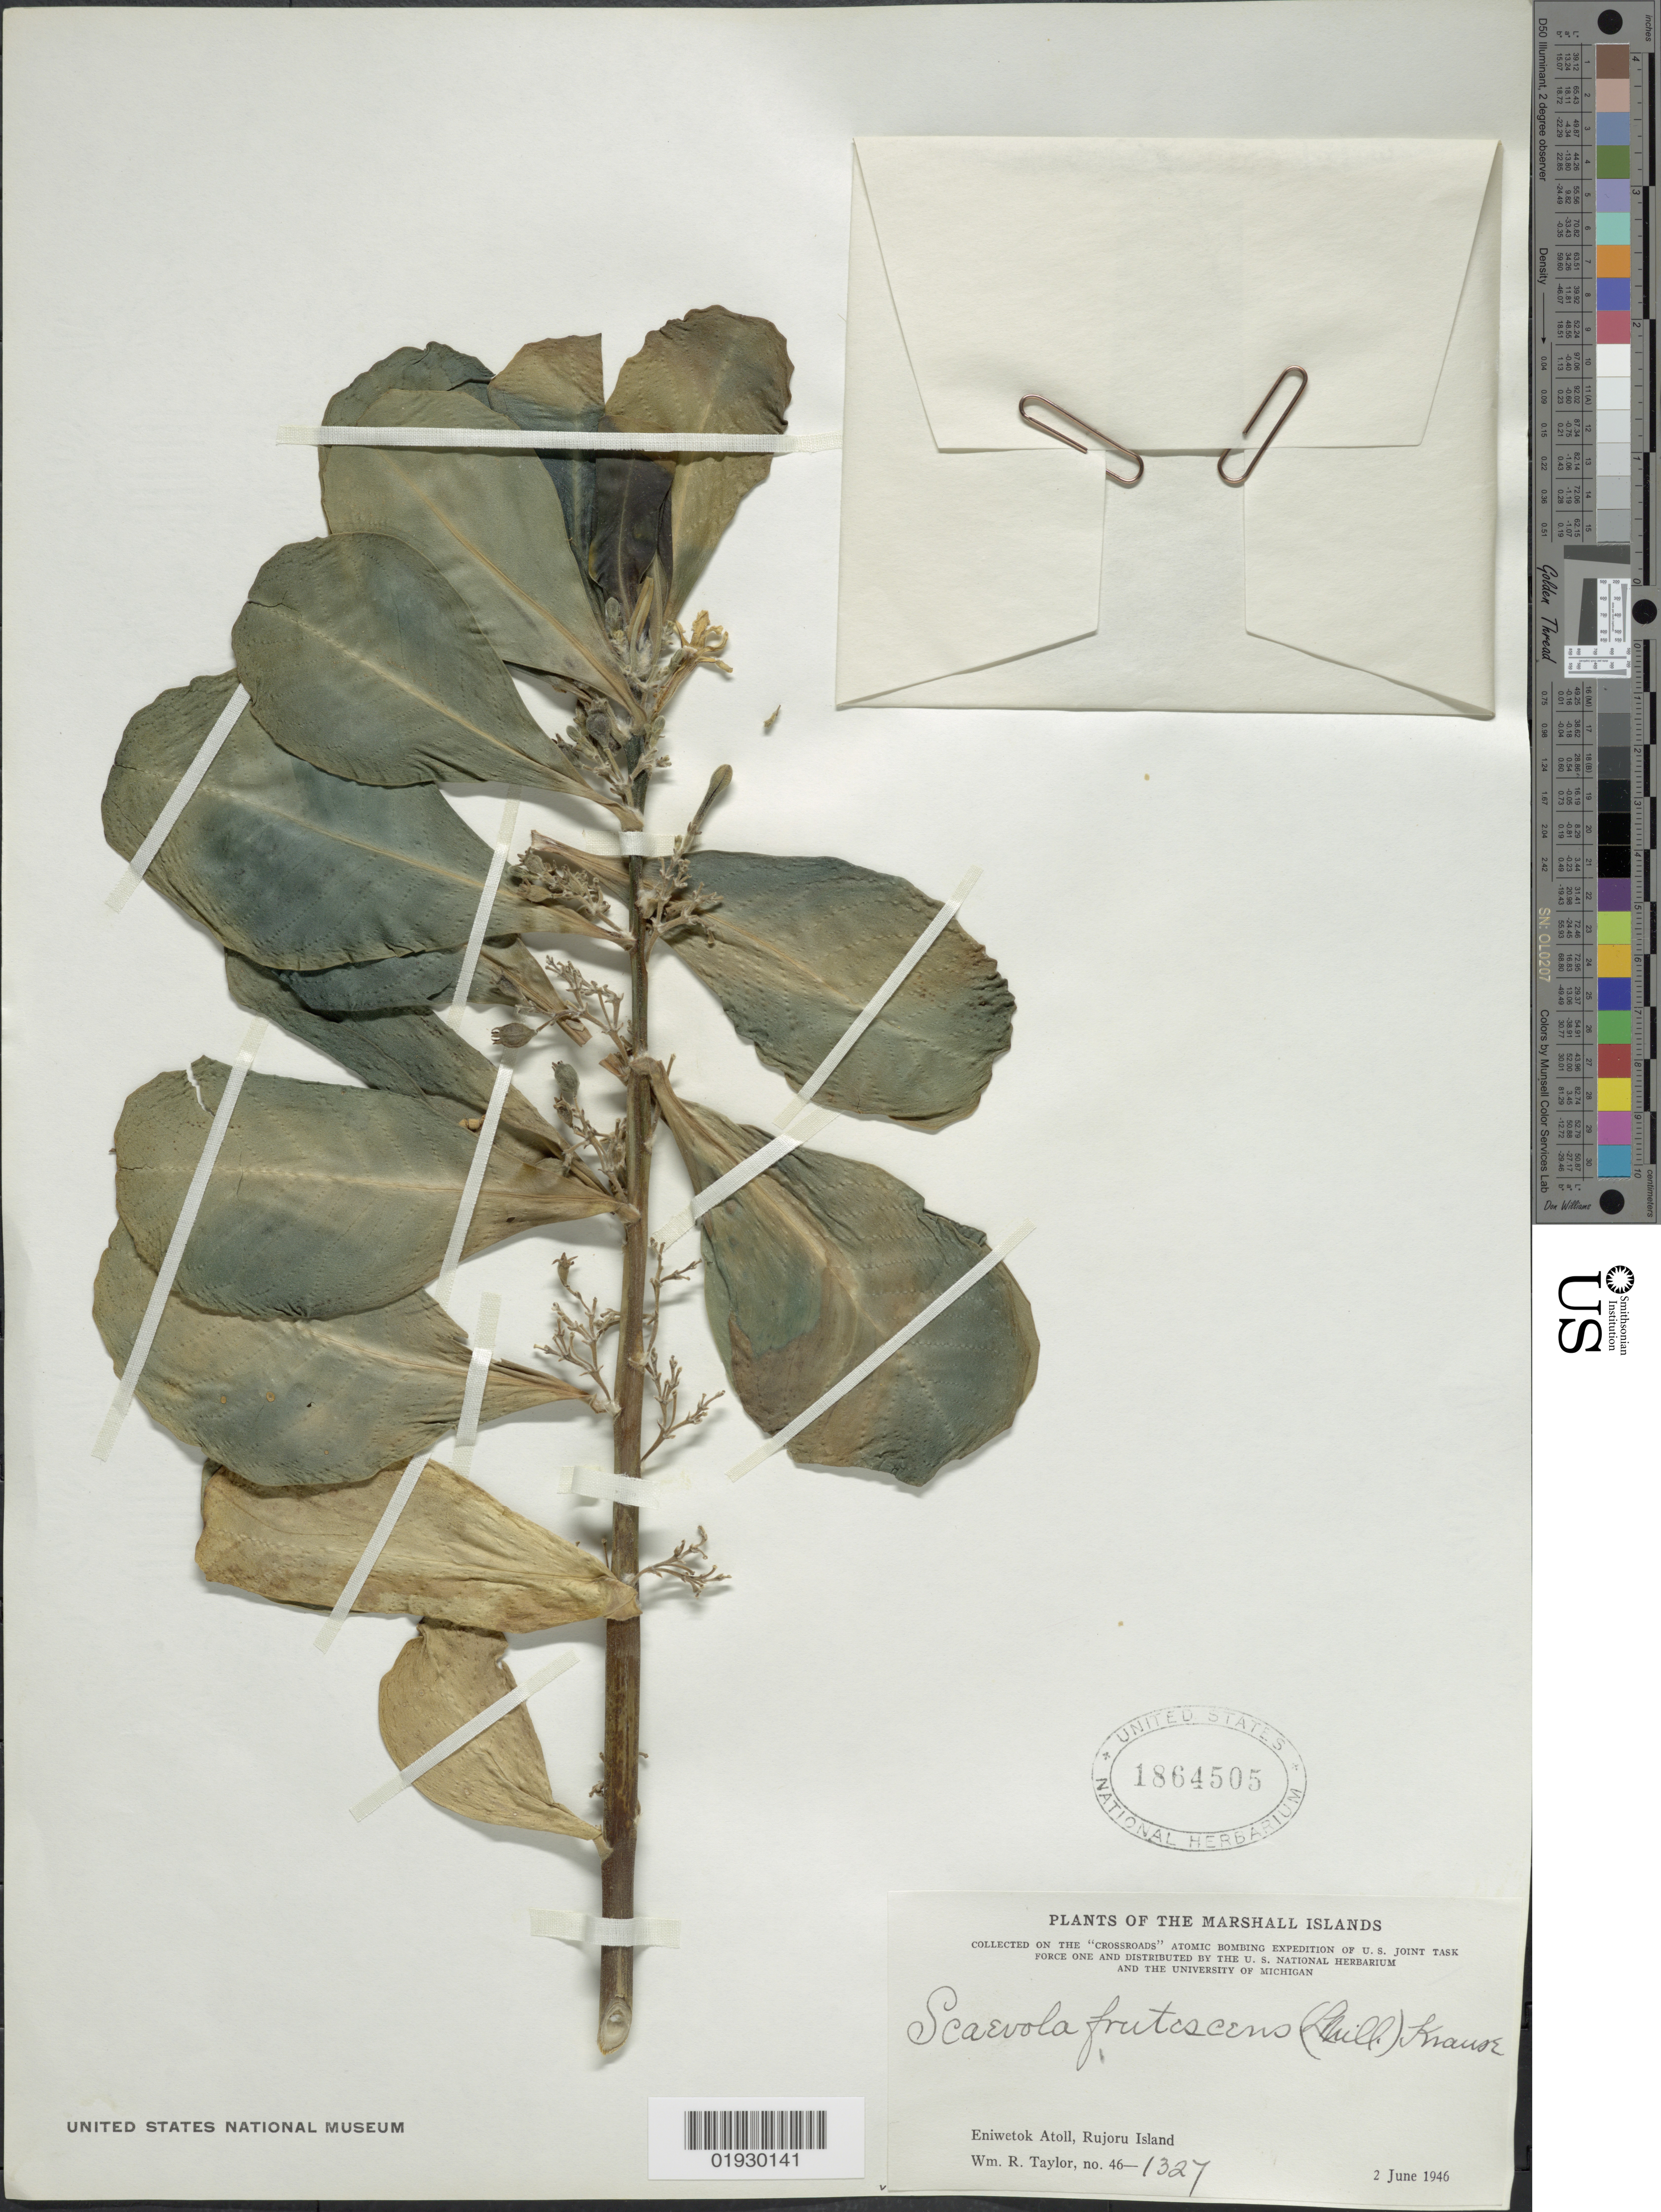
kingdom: Plantae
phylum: Tracheophyta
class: Magnoliopsida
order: Asterales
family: Goodeniaceae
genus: Scaevola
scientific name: Scaevola taccada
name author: (Gaertn.) Roxb.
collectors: W. R. Taylor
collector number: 46-1327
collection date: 1946-06-02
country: Marshall Islands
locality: Eniwetok Atoll, Rujoru Island.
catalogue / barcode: US 1864505